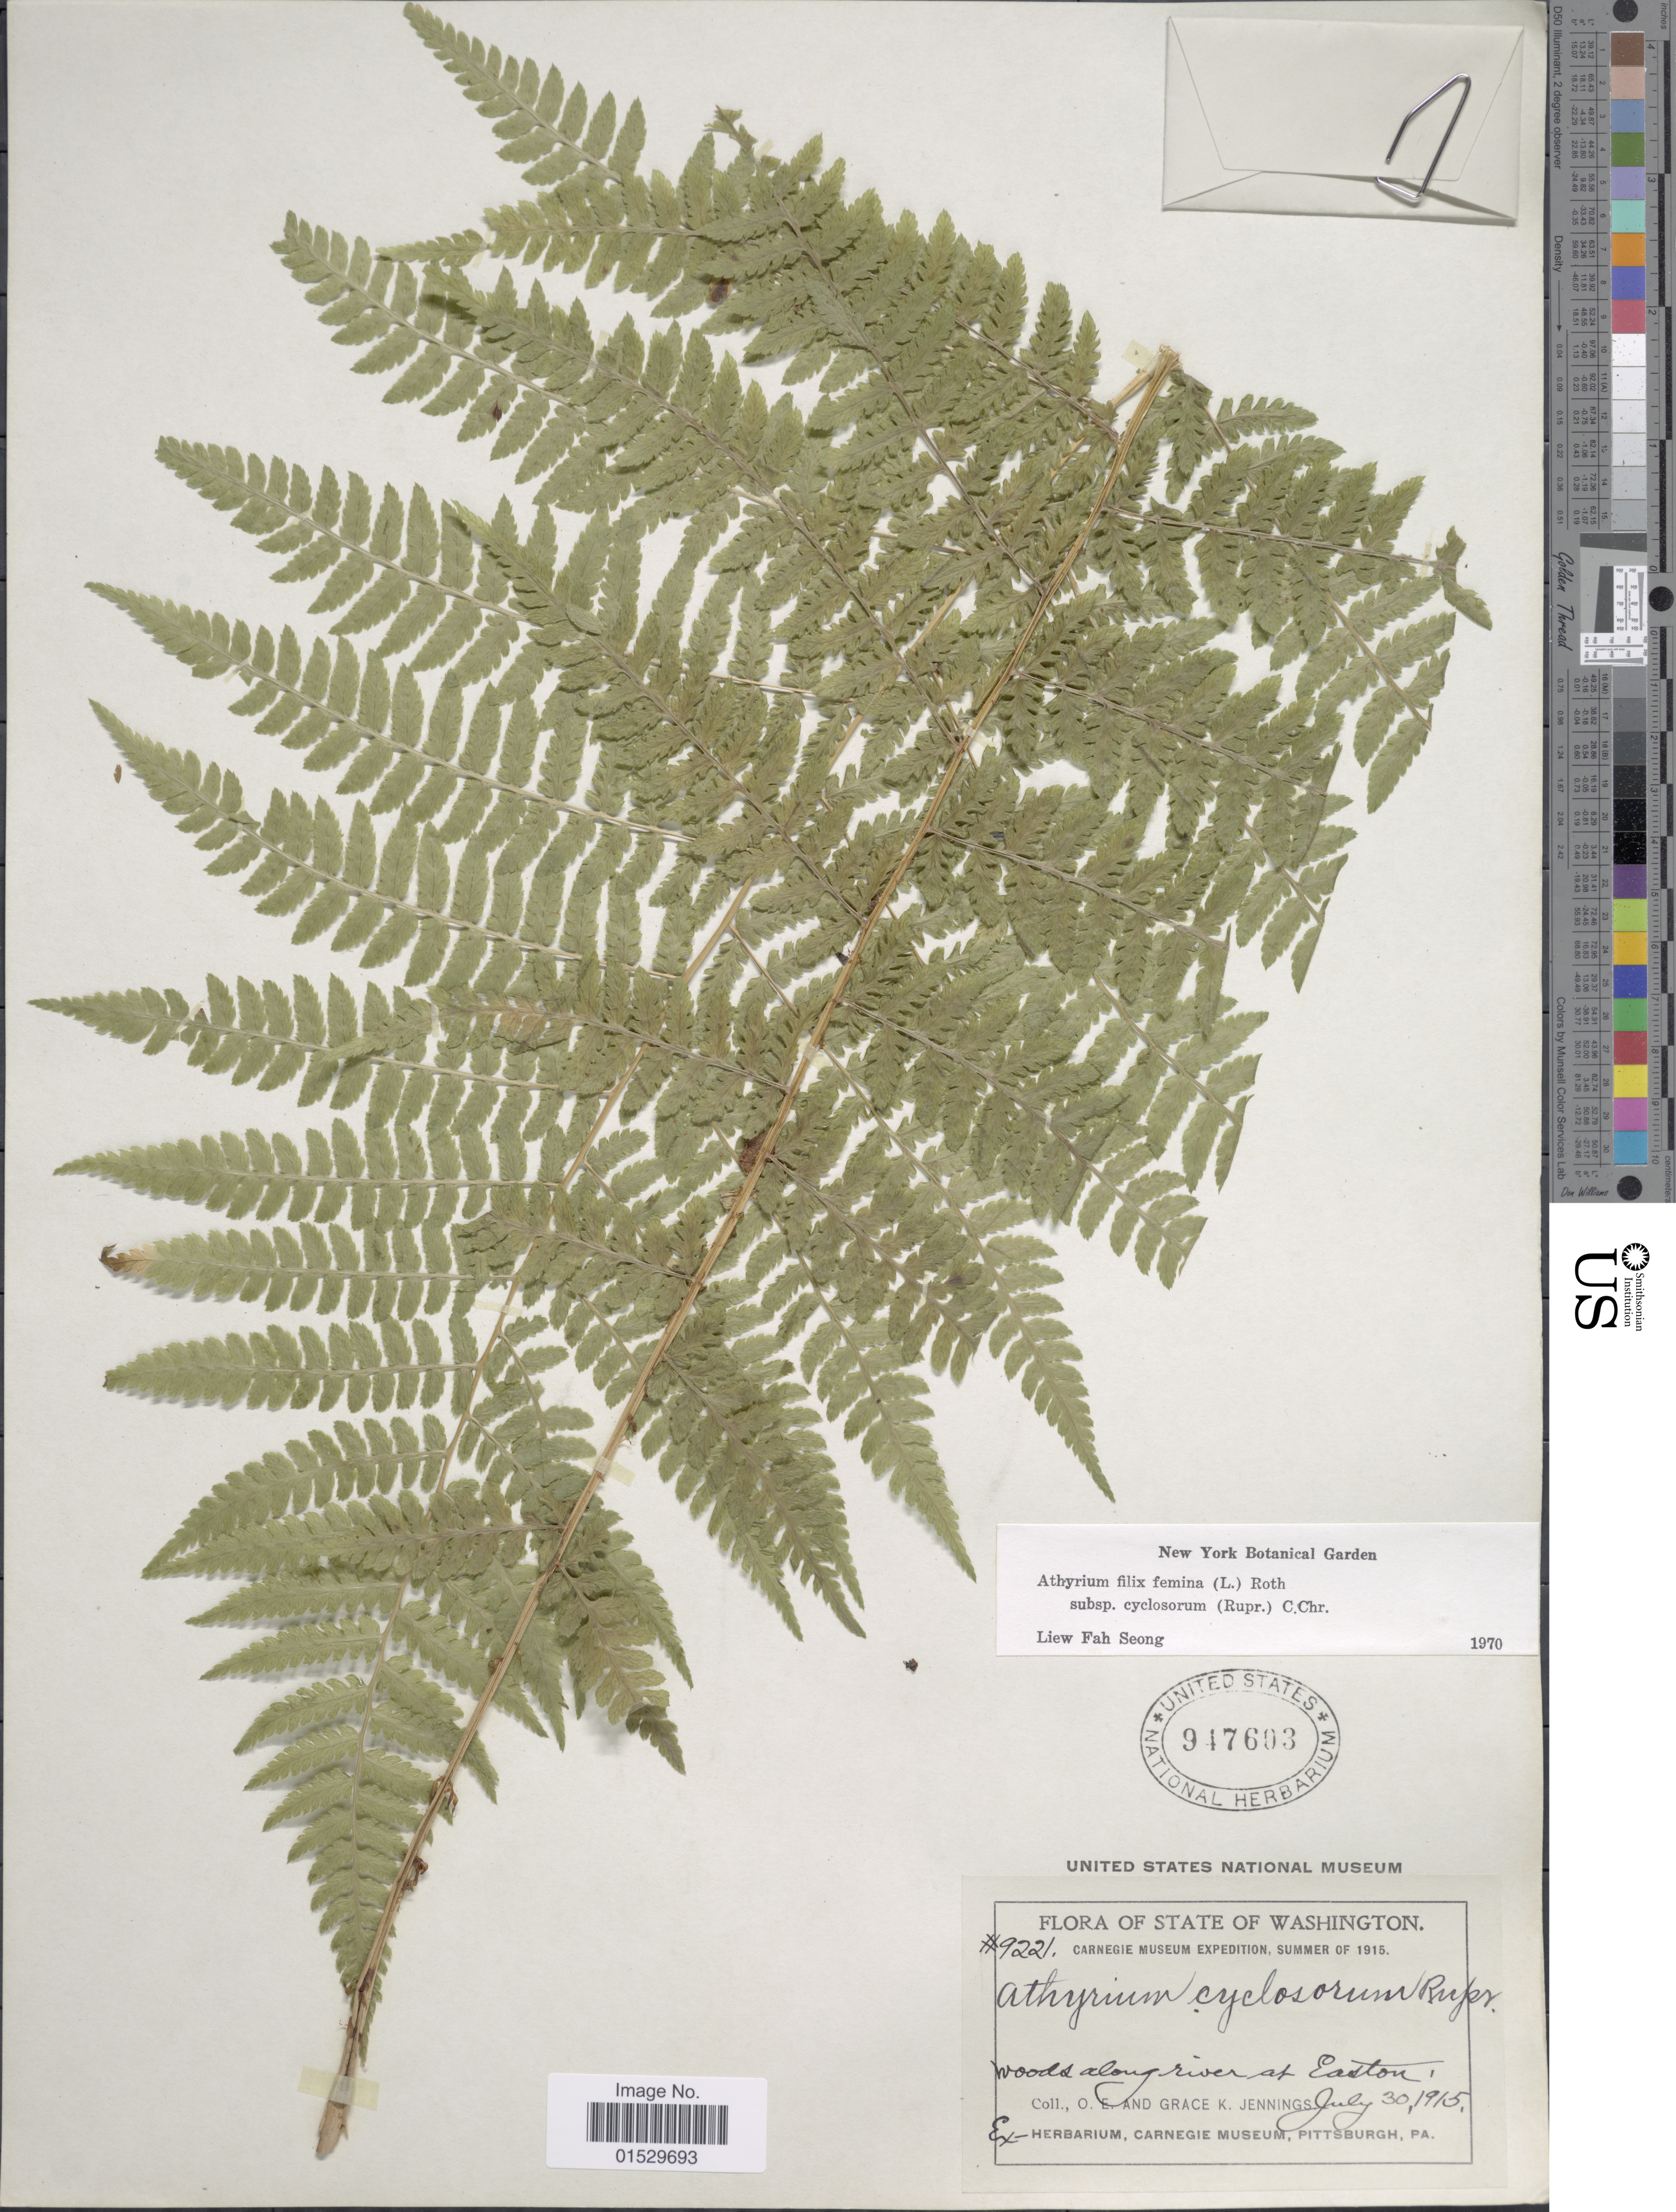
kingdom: Plantae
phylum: Tracheophyta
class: Polypodiopsida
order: Polypodiales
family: Athyriaceae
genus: Athyrium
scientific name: Athyrium filix-femina subsp. cyclosorum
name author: (Rupr.) C. Chr.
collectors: O. E. Jennings & G. K. Jennings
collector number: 9221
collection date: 1915-07-30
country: United States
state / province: Washington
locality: State of Washington, woods along river at Easton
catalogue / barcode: US 947603